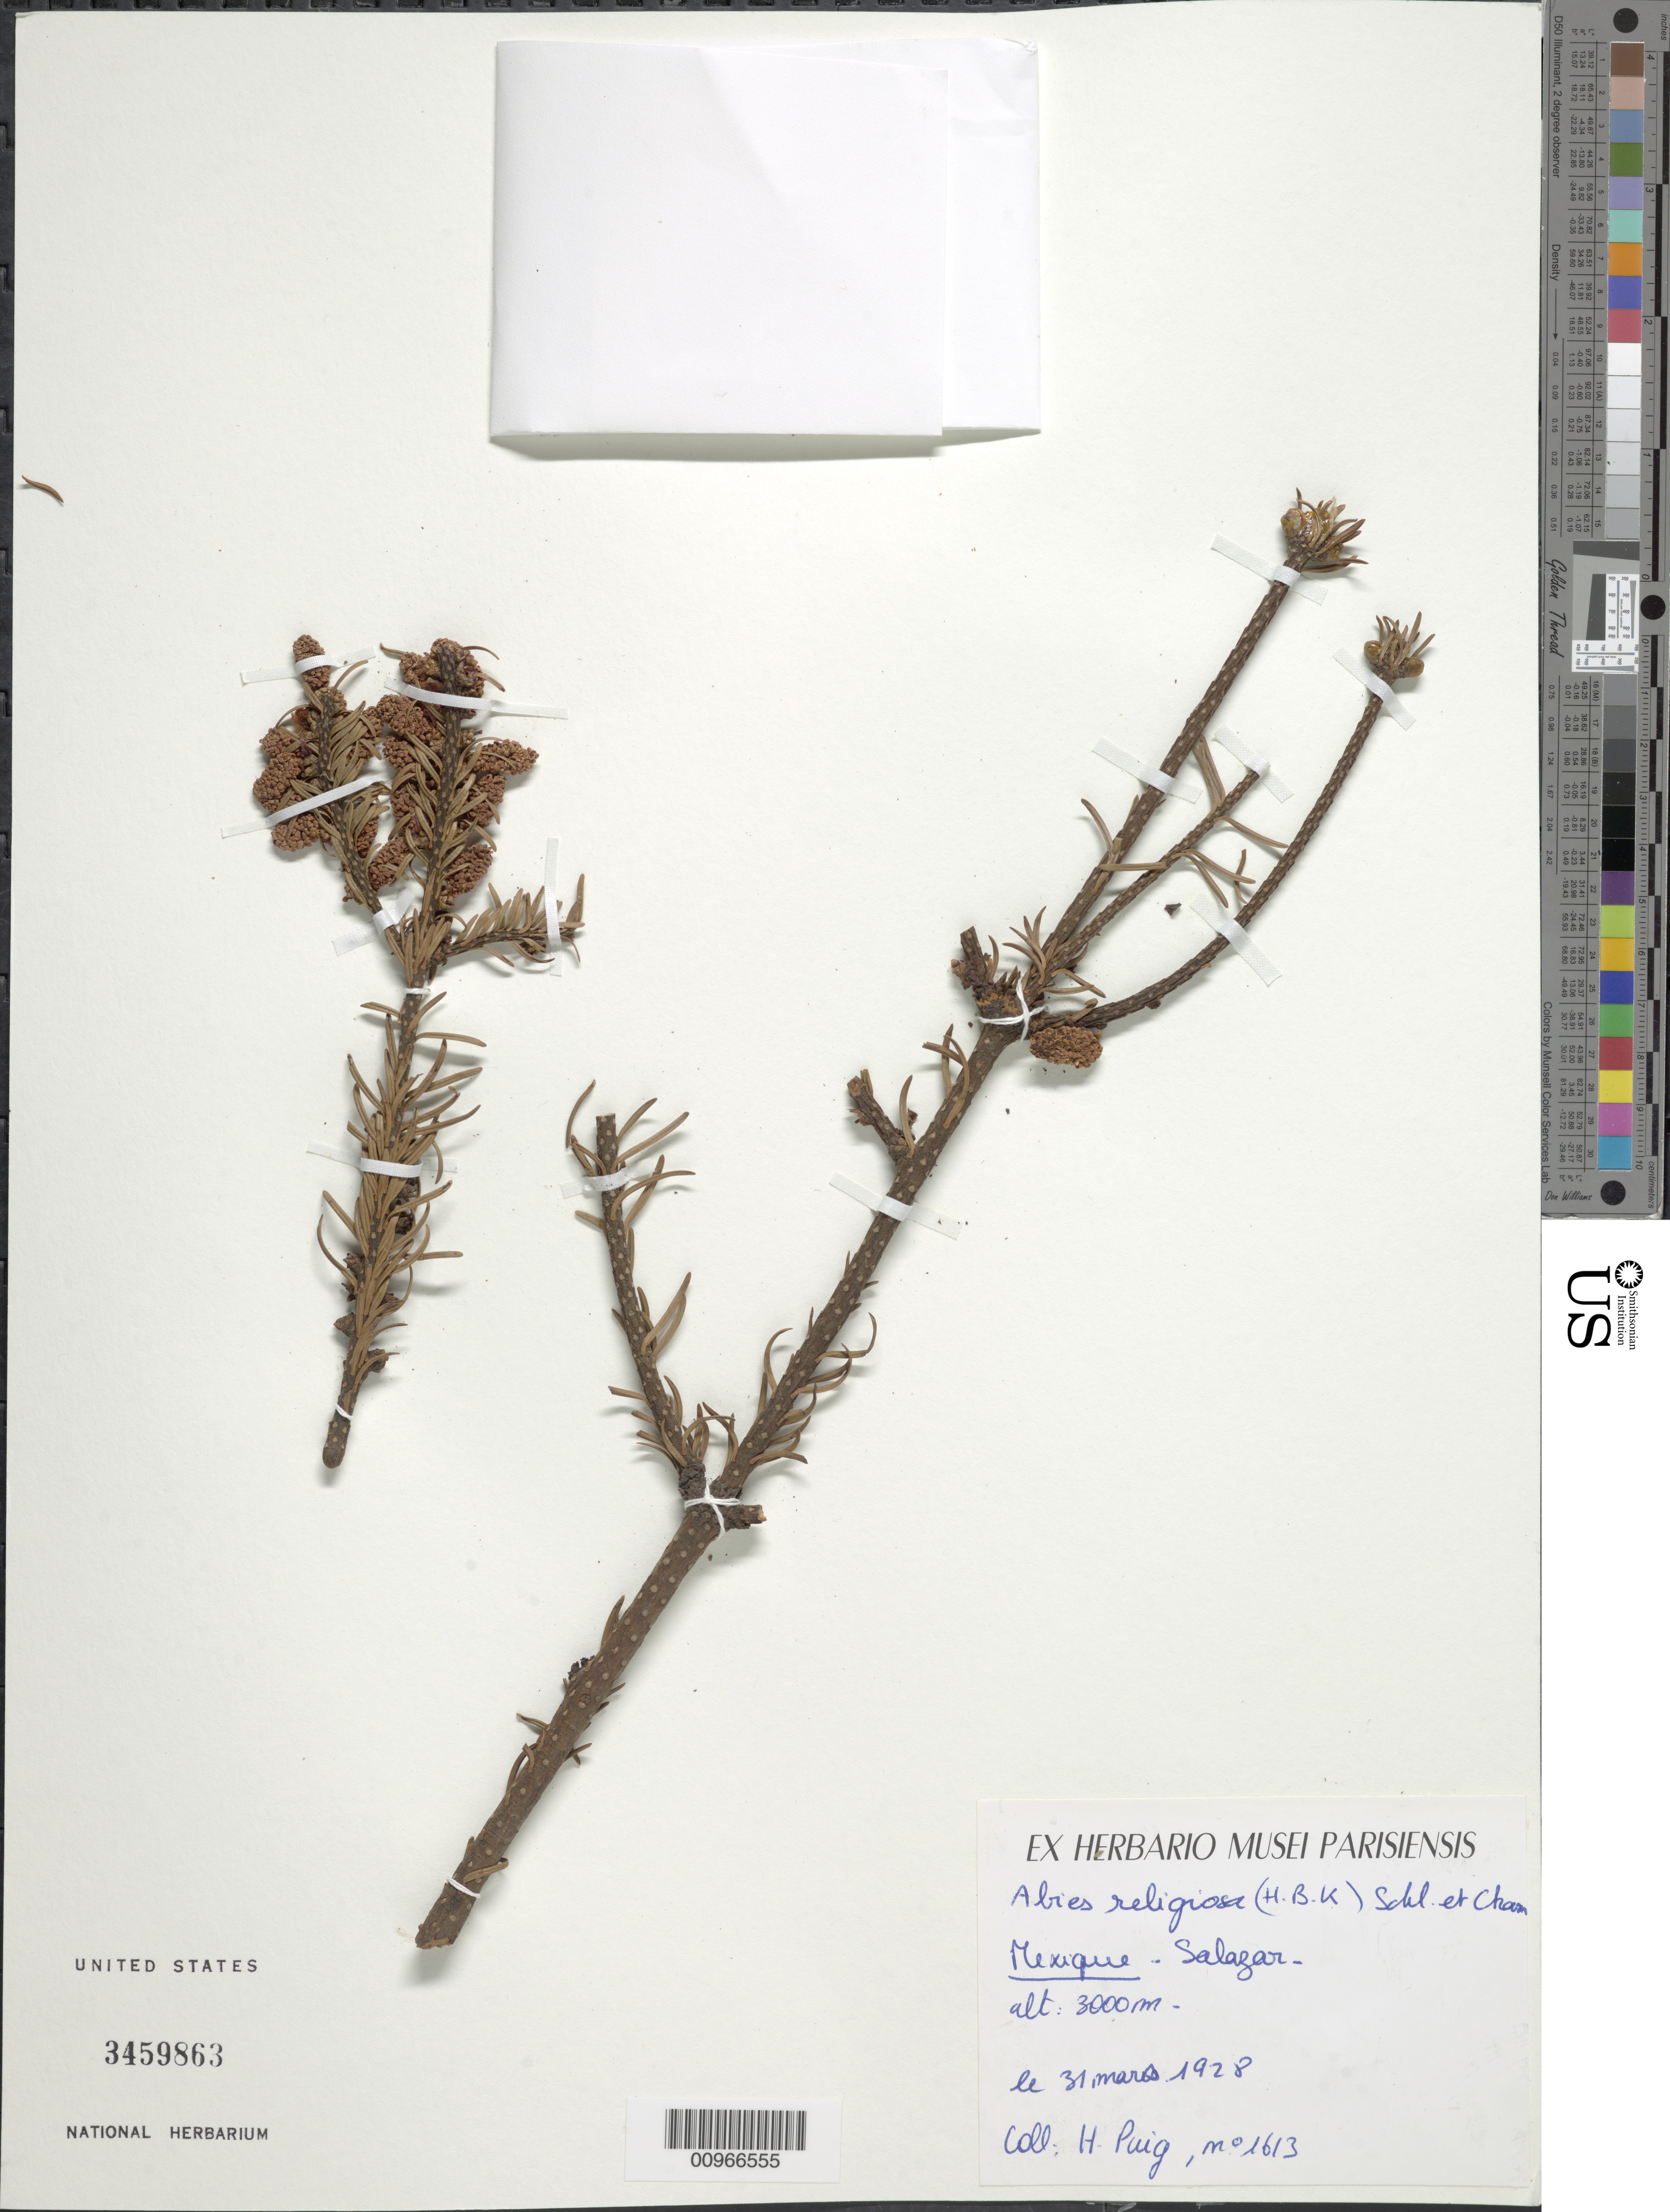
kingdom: Plantae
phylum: Tracheophyta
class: Pinopsida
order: Pinales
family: Pinaceae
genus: Abies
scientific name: Abies religiosa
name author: (Kunth) Schltdl. & Cham.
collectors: H. Puig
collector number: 1613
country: Mexico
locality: Salazar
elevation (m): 3000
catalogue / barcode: US 3459863